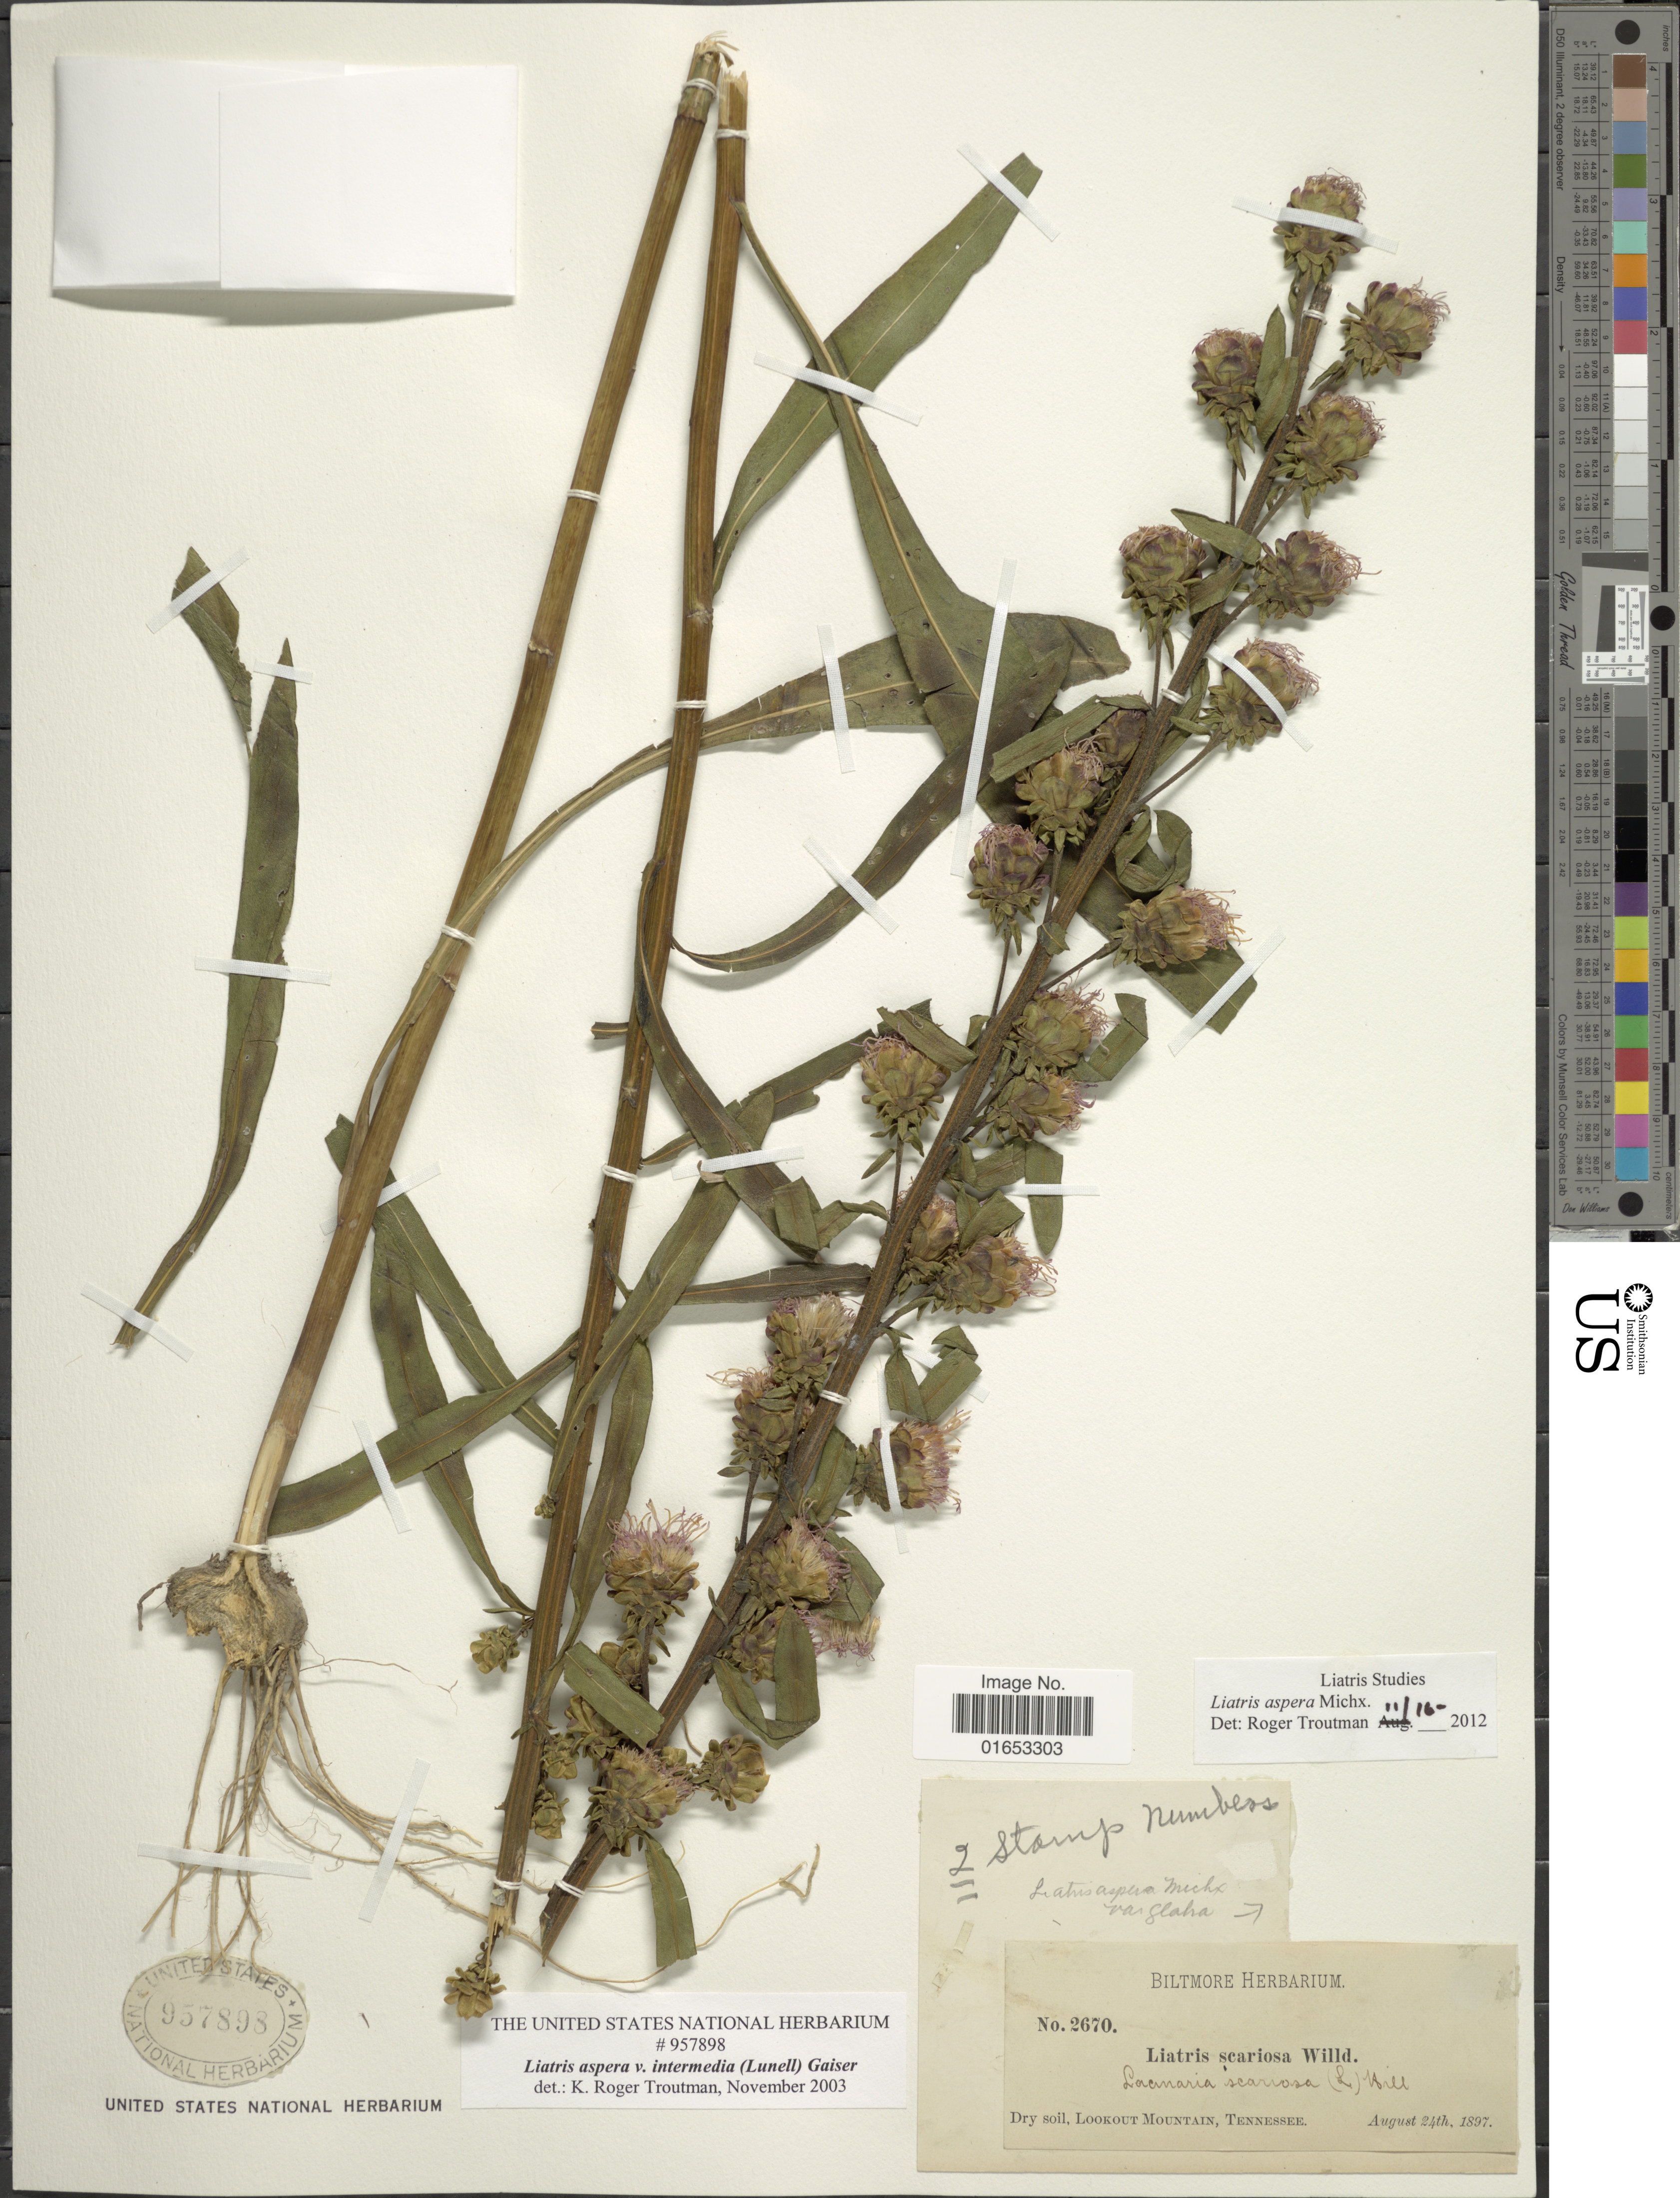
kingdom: Plantae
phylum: Tracheophyta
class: Magnoliopsida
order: Asterales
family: Asteraceae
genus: Liatris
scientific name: Liatris aspera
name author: Michx.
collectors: ex herb. Biltmore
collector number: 2670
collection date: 1897-08-24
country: United States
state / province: Tennessee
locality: Dry soil, Lookout Mountain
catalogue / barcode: US 957898